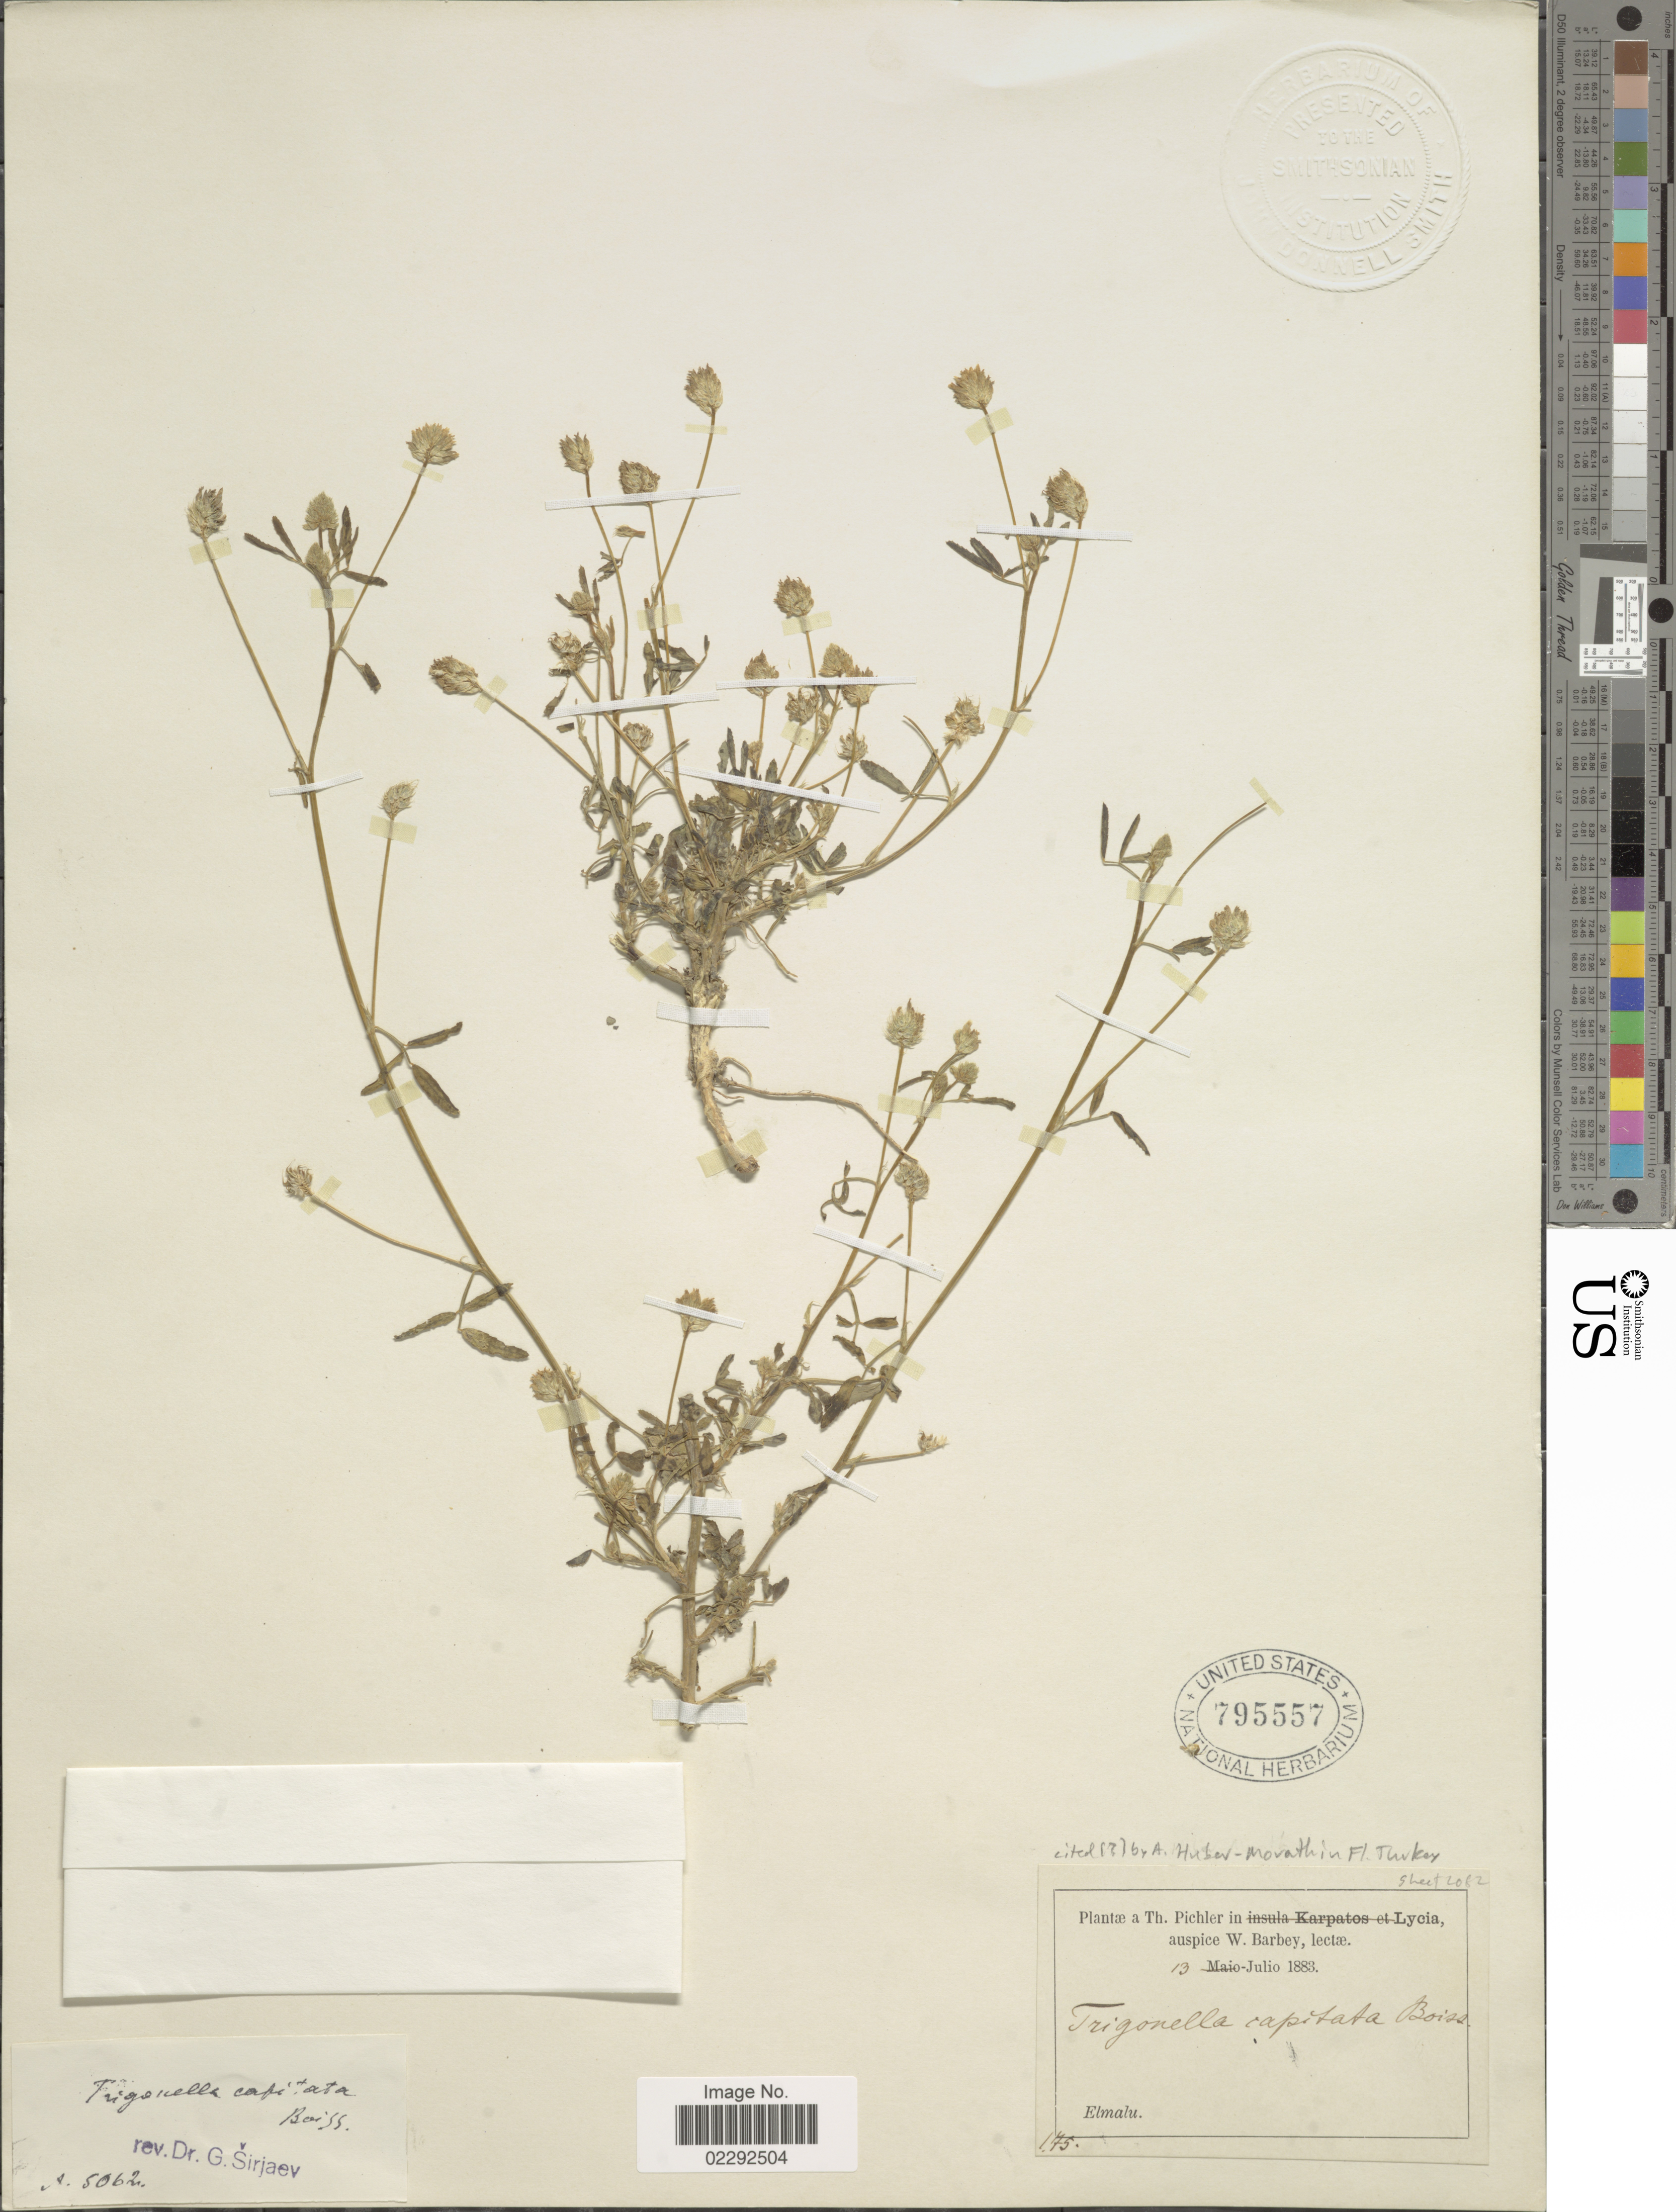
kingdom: Plantae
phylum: Tracheophyta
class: Magnoliopsida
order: Fabales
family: Fabaceae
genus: Trigonella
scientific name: Trigonella capitata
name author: Boiss.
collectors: T. Pichler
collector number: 175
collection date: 1883-07-13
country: Turkey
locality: Lycia. Elmalu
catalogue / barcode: US 795557